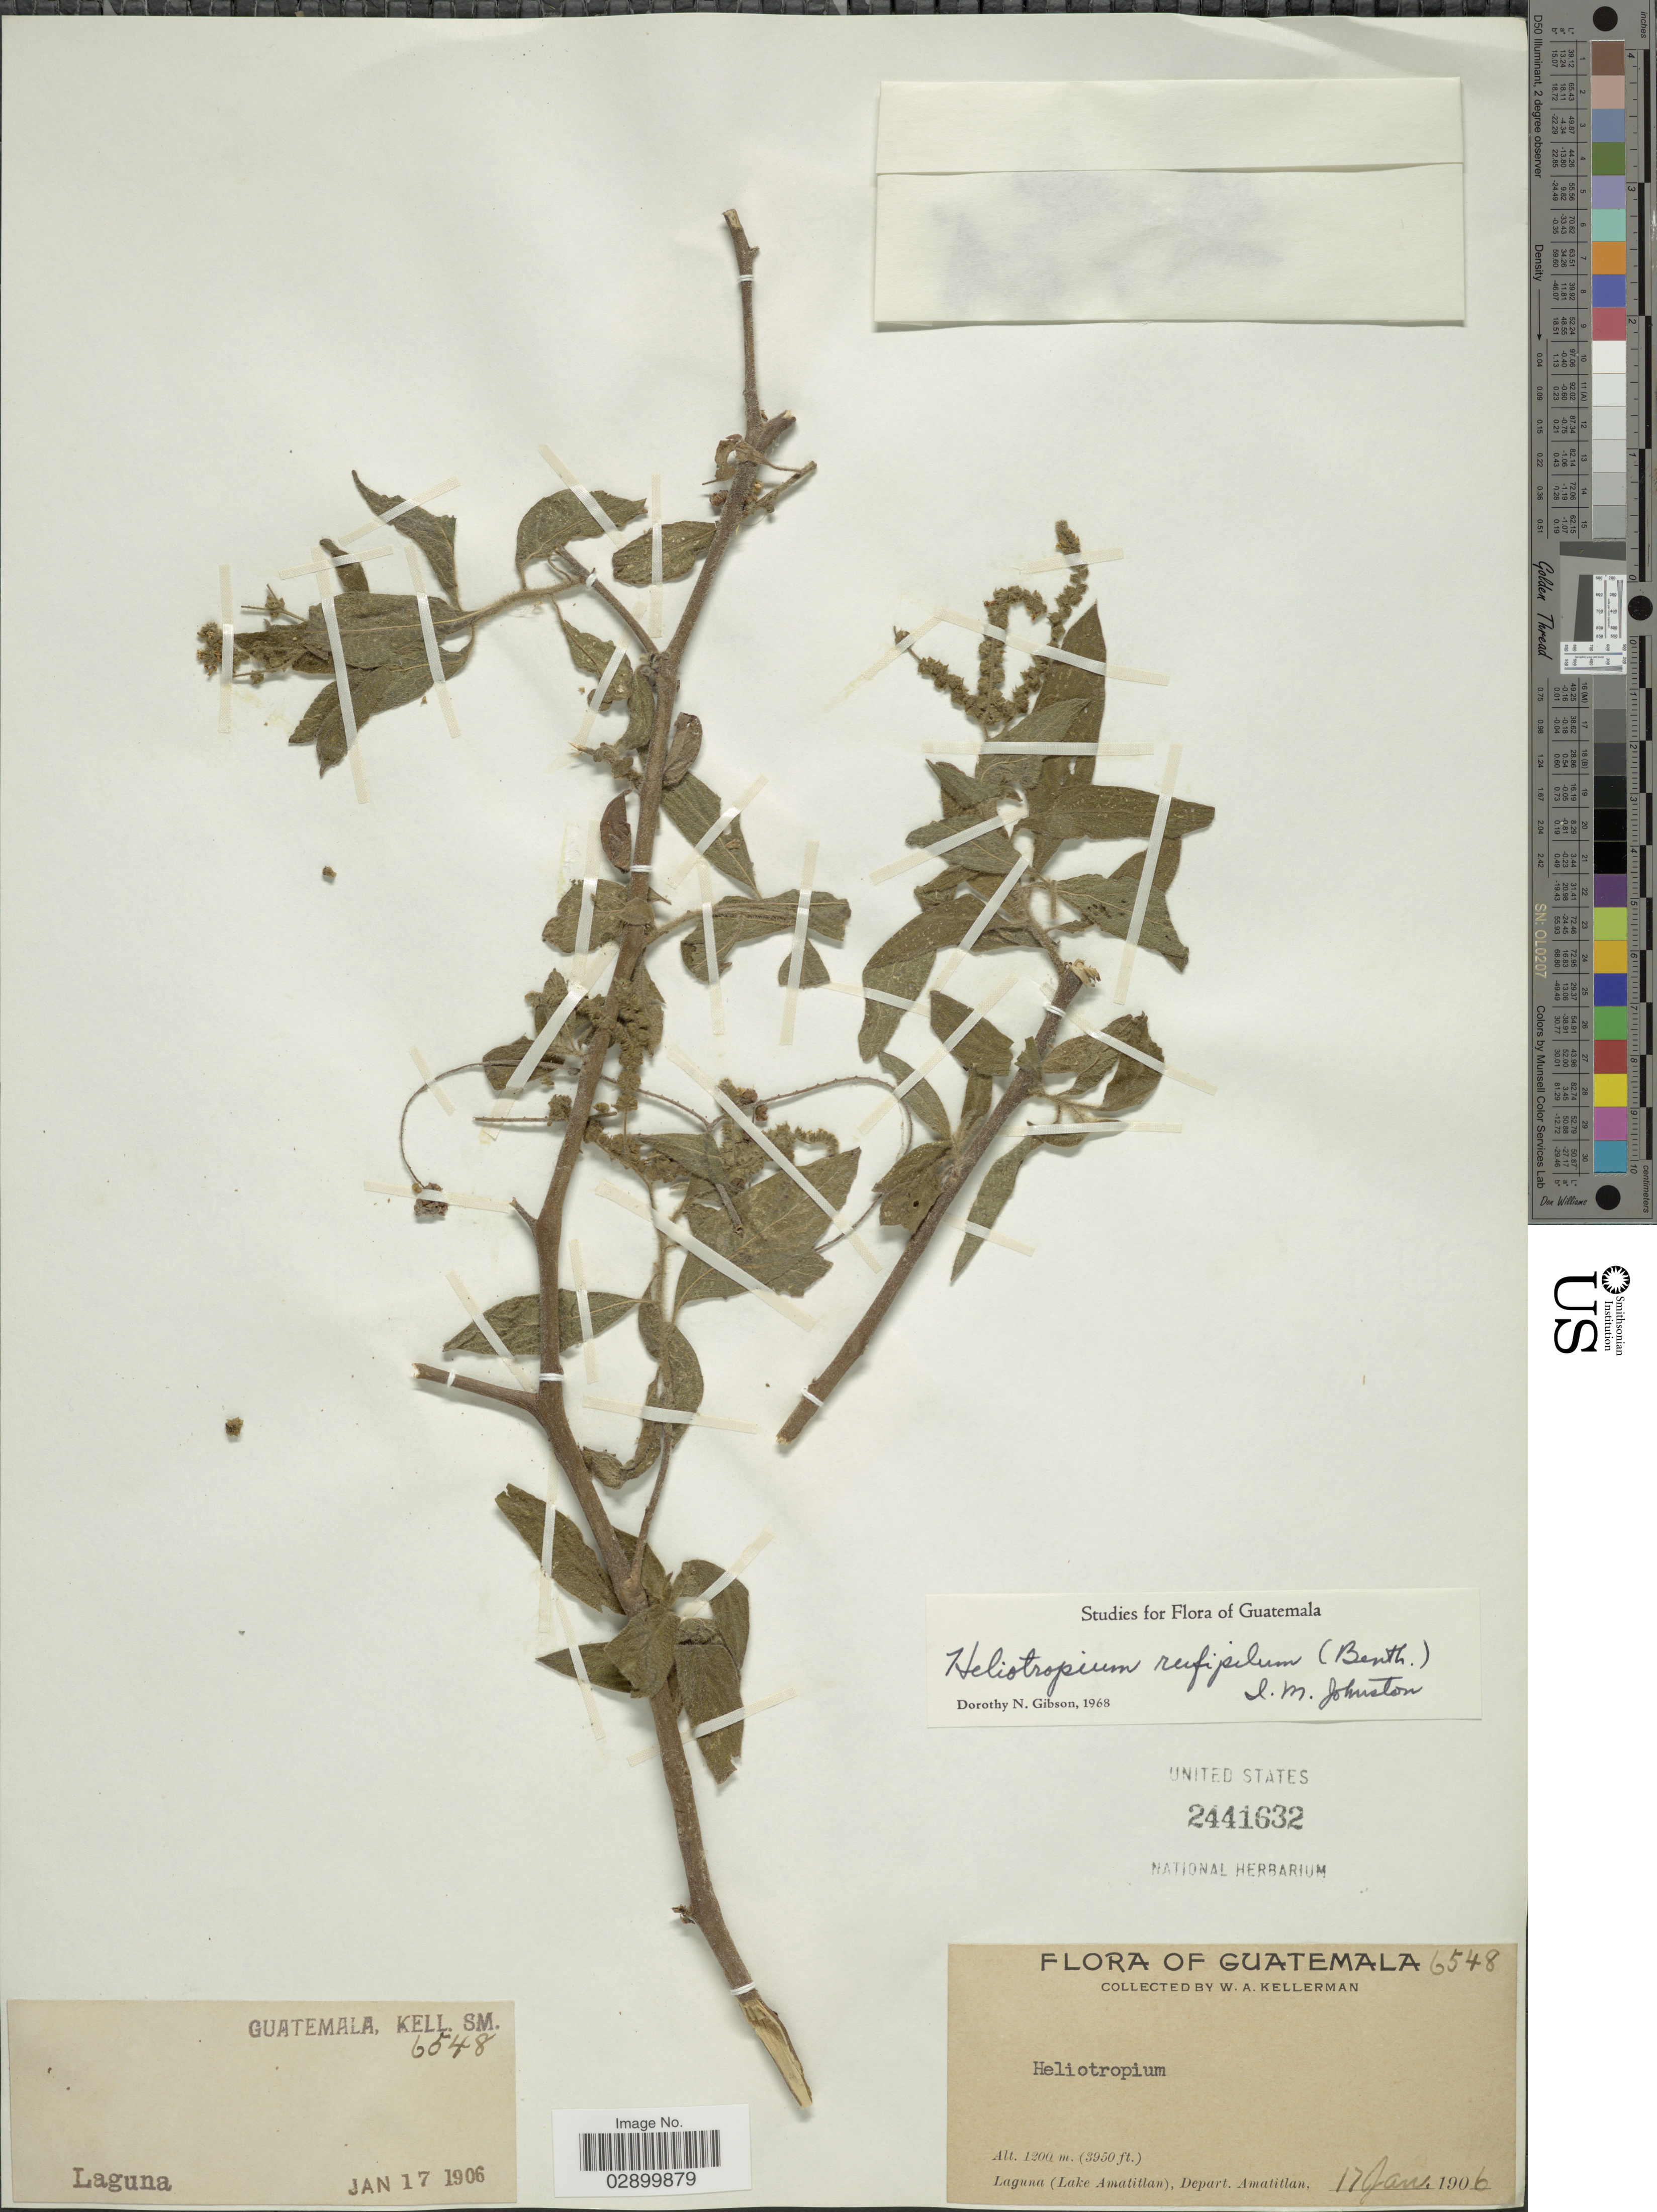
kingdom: Plantae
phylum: Tracheophyta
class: Magnoliopsida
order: Boraginales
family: Heliotropiaceae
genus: Heliotropium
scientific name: Heliotropium rufipilum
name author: (Benth.) I.M. Johnst.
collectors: W. Kellerman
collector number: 6548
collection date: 1906-01-17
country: Guatemala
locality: Laguna (Lake Amatitlan), Depart. Amatitlan.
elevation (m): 1200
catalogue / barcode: US 2441632